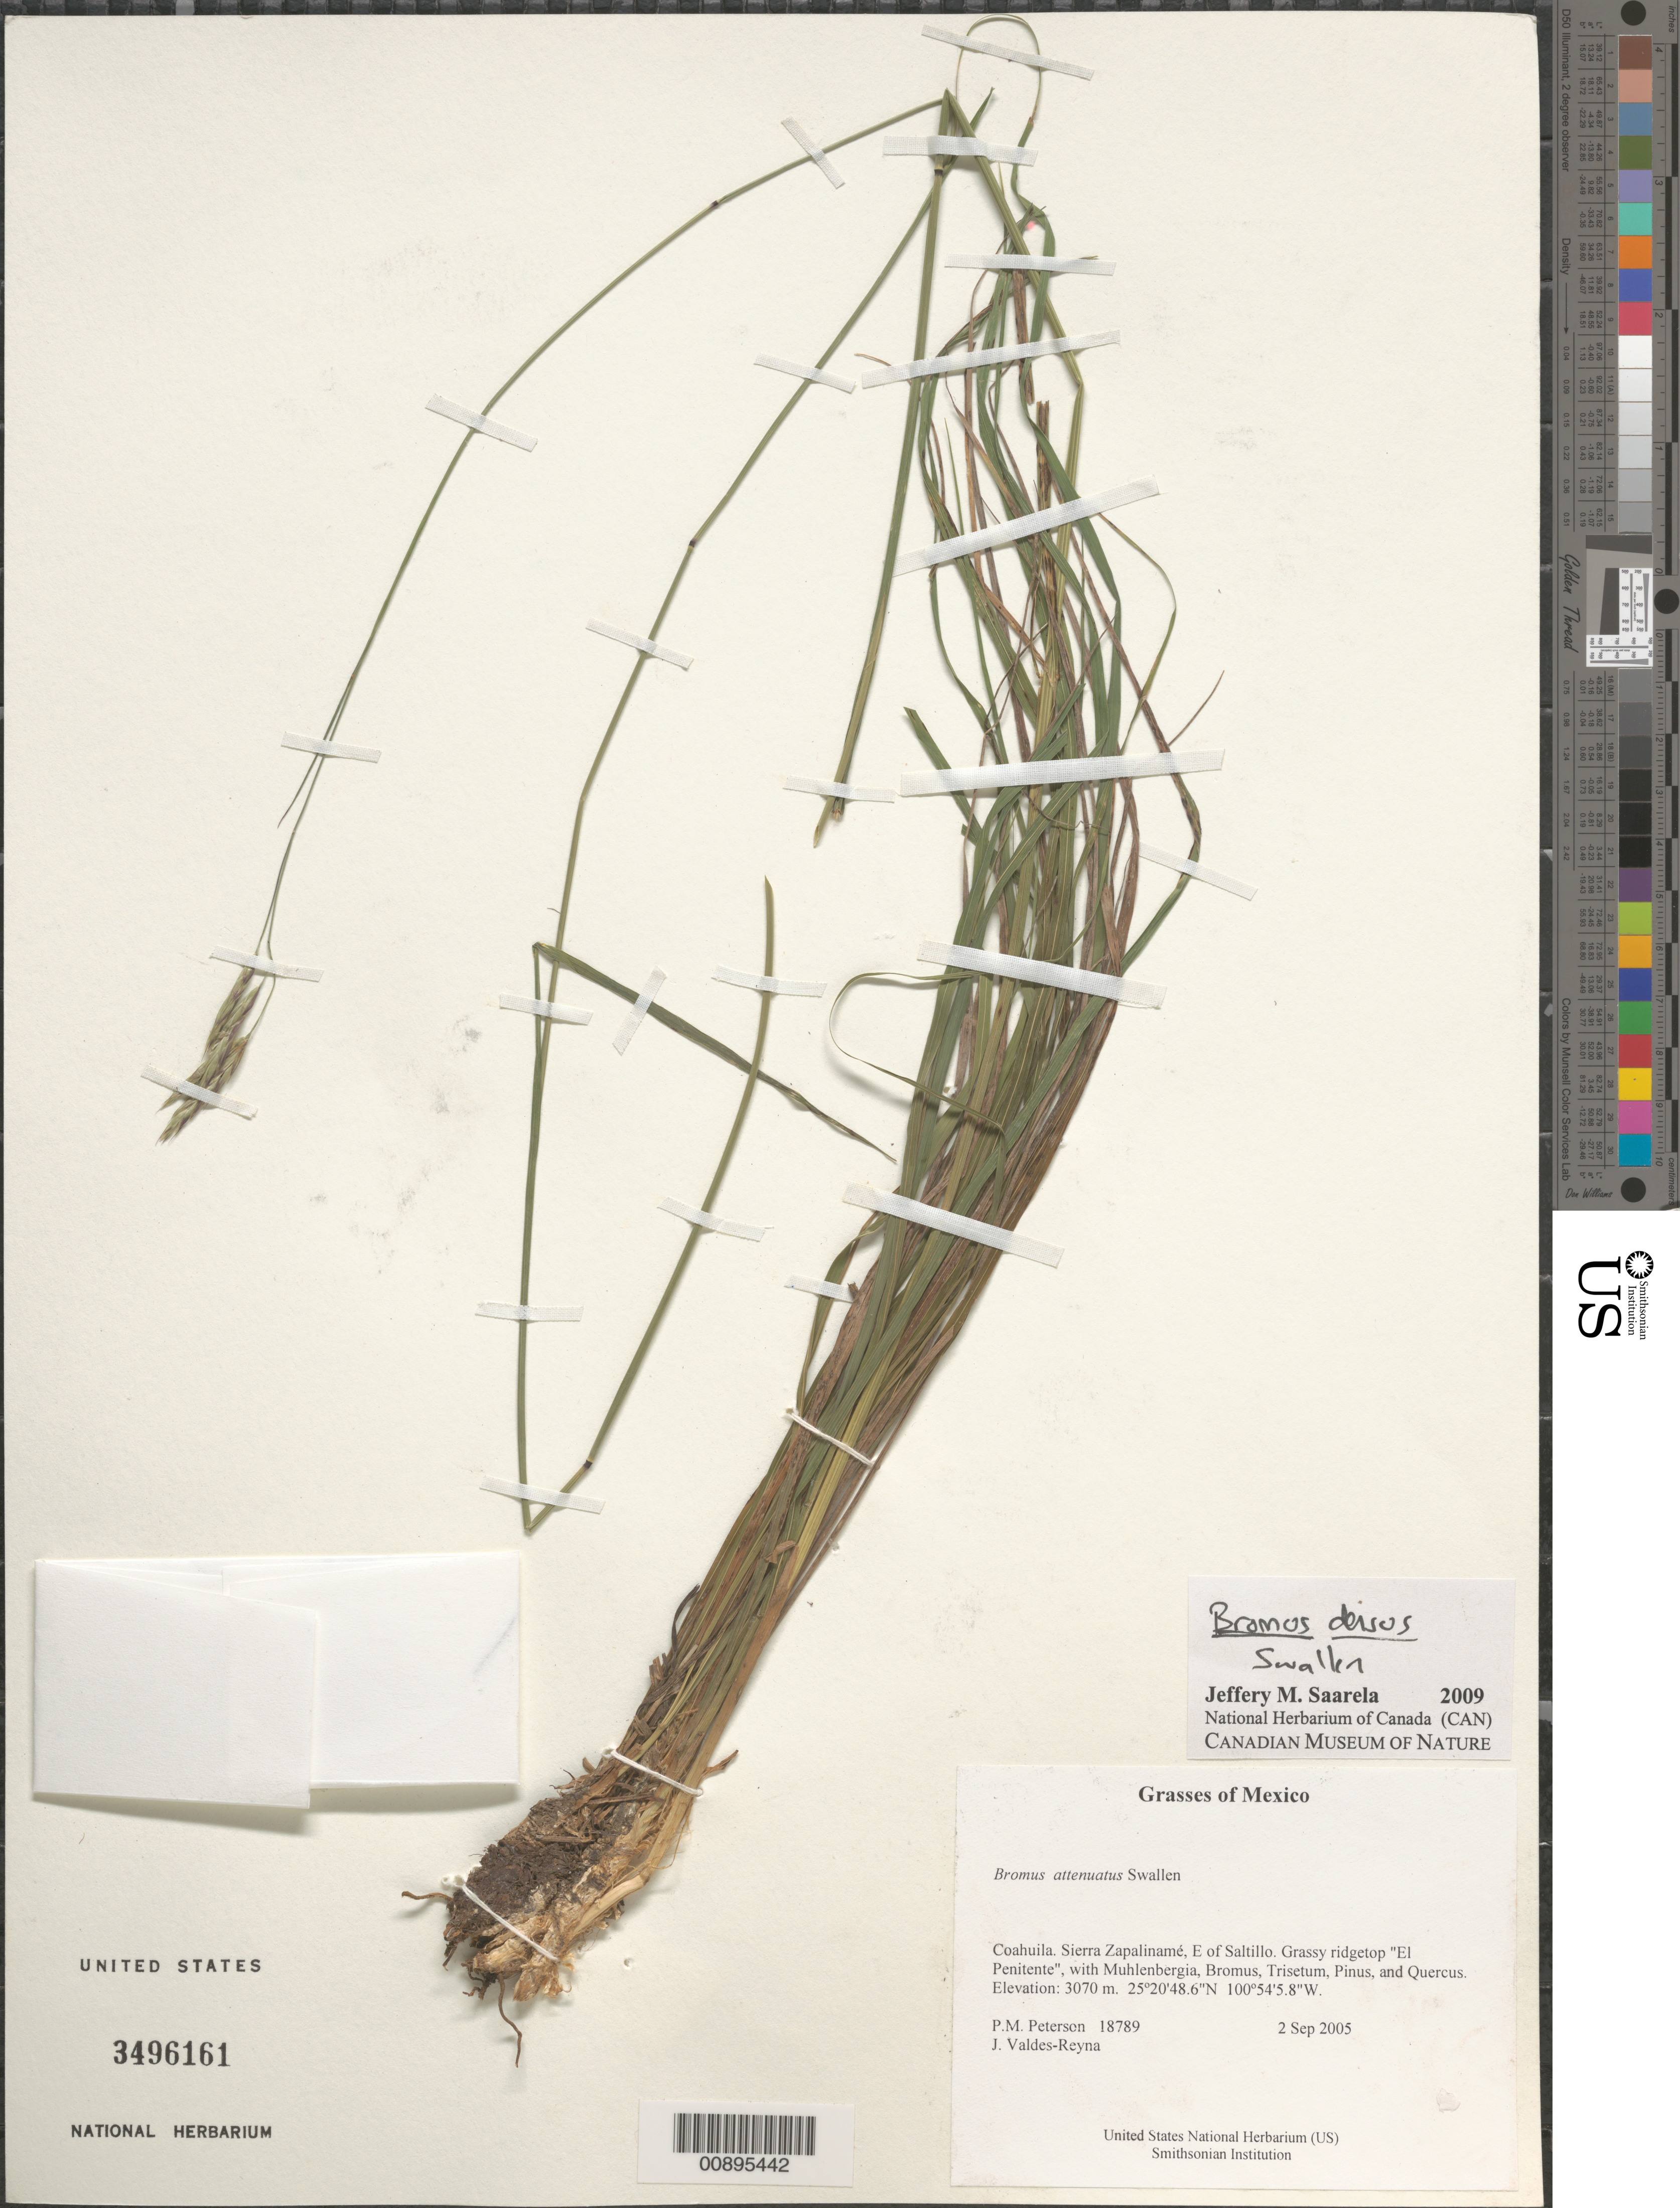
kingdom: Plantae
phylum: Tracheophyta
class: Liliopsida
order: Poales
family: Poaceae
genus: Bromus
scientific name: Bromus densus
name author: Swallen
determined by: Saarela, J. M., (CAN), Canadian Museum of Nature (CANADA)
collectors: P. M. Peterson & J. Valdés-Reyna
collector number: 18789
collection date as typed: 02 Sep 2005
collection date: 2005-09-02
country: Mexico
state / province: Coahuila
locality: Sierra Zapalinamé, E of Saltillo. Grassy ridgetop "El Penitente", with Muhlenbergia, Bromus, Trisetum, Pinus, and Quercus.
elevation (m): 3070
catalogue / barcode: US 3496161